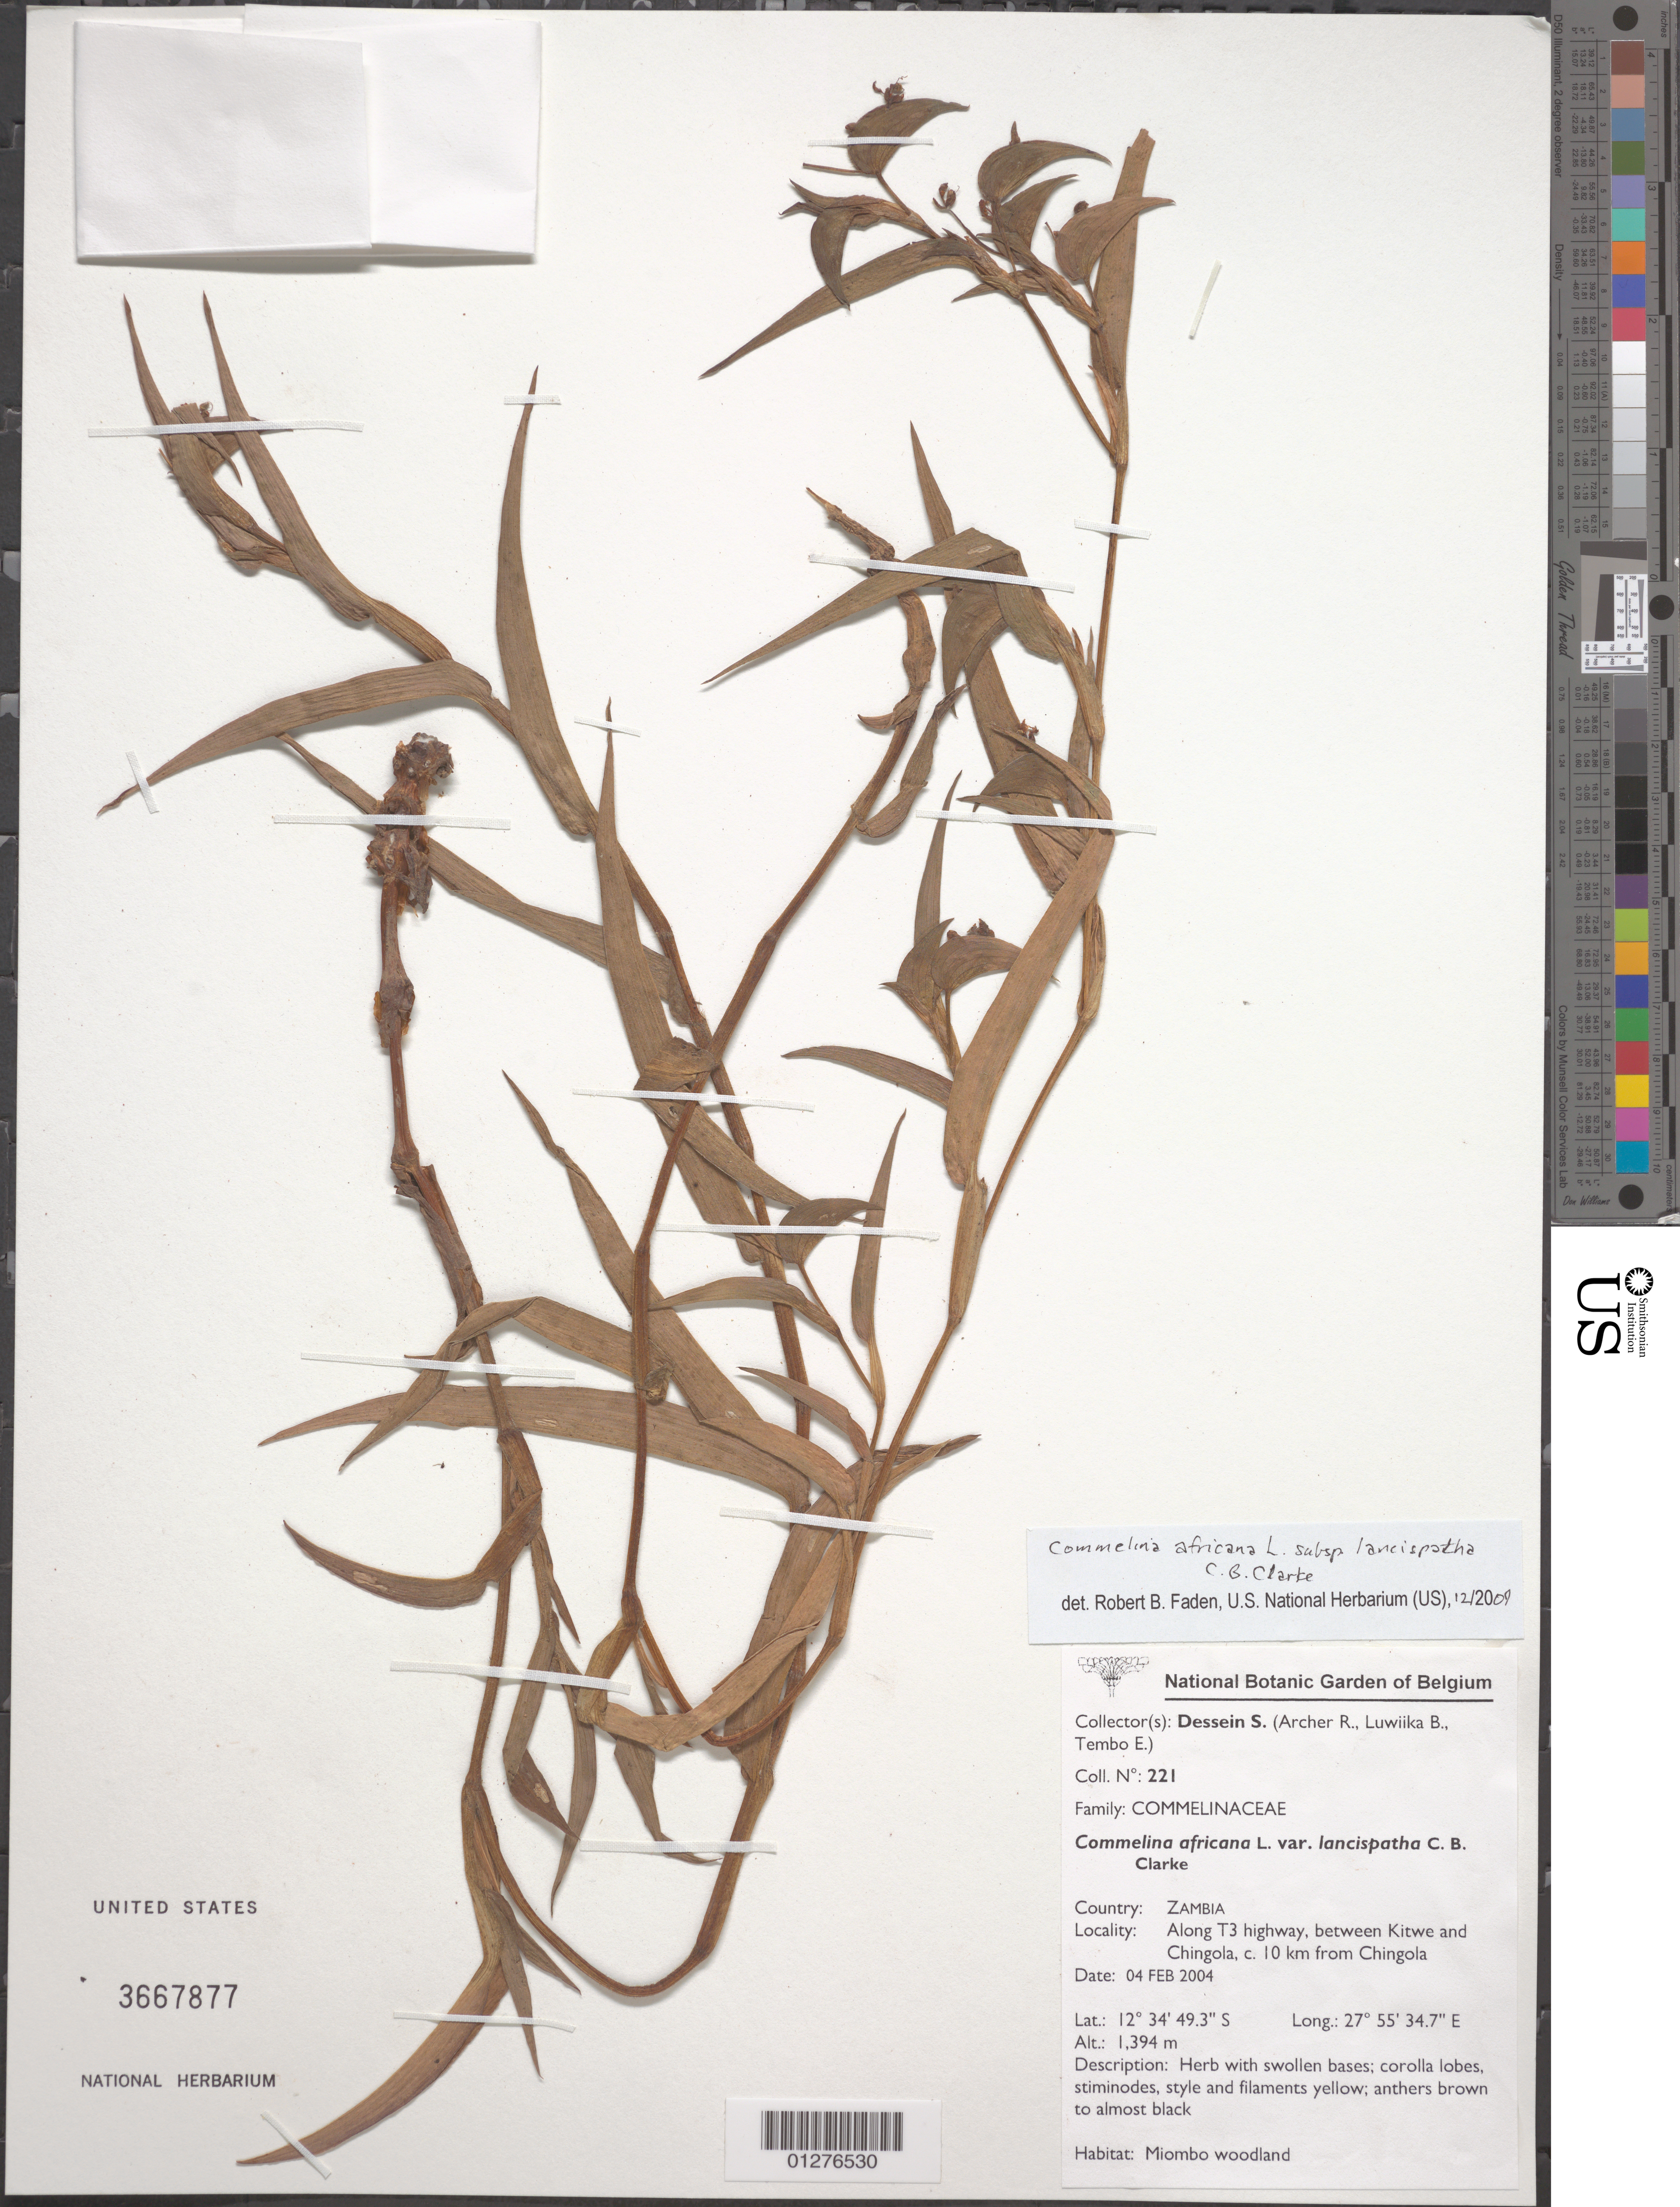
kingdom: Plantae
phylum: Tracheophyta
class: Liliopsida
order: Commelinales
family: Commelinaceae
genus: Commelina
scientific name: Commelina africana subsp. lancispatha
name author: C.B. Clarke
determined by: Faden, Robert B., (US), Smithsonian Institution - National Museum of Natural History (UNITED STATES)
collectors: S. Dessein et al.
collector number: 221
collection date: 2004-02-04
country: Zambia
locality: Along T3 highway, between Kitwe ande Chingola, c. 10 km from Chingola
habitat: Miombo woodland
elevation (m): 1394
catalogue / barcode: US 3667877